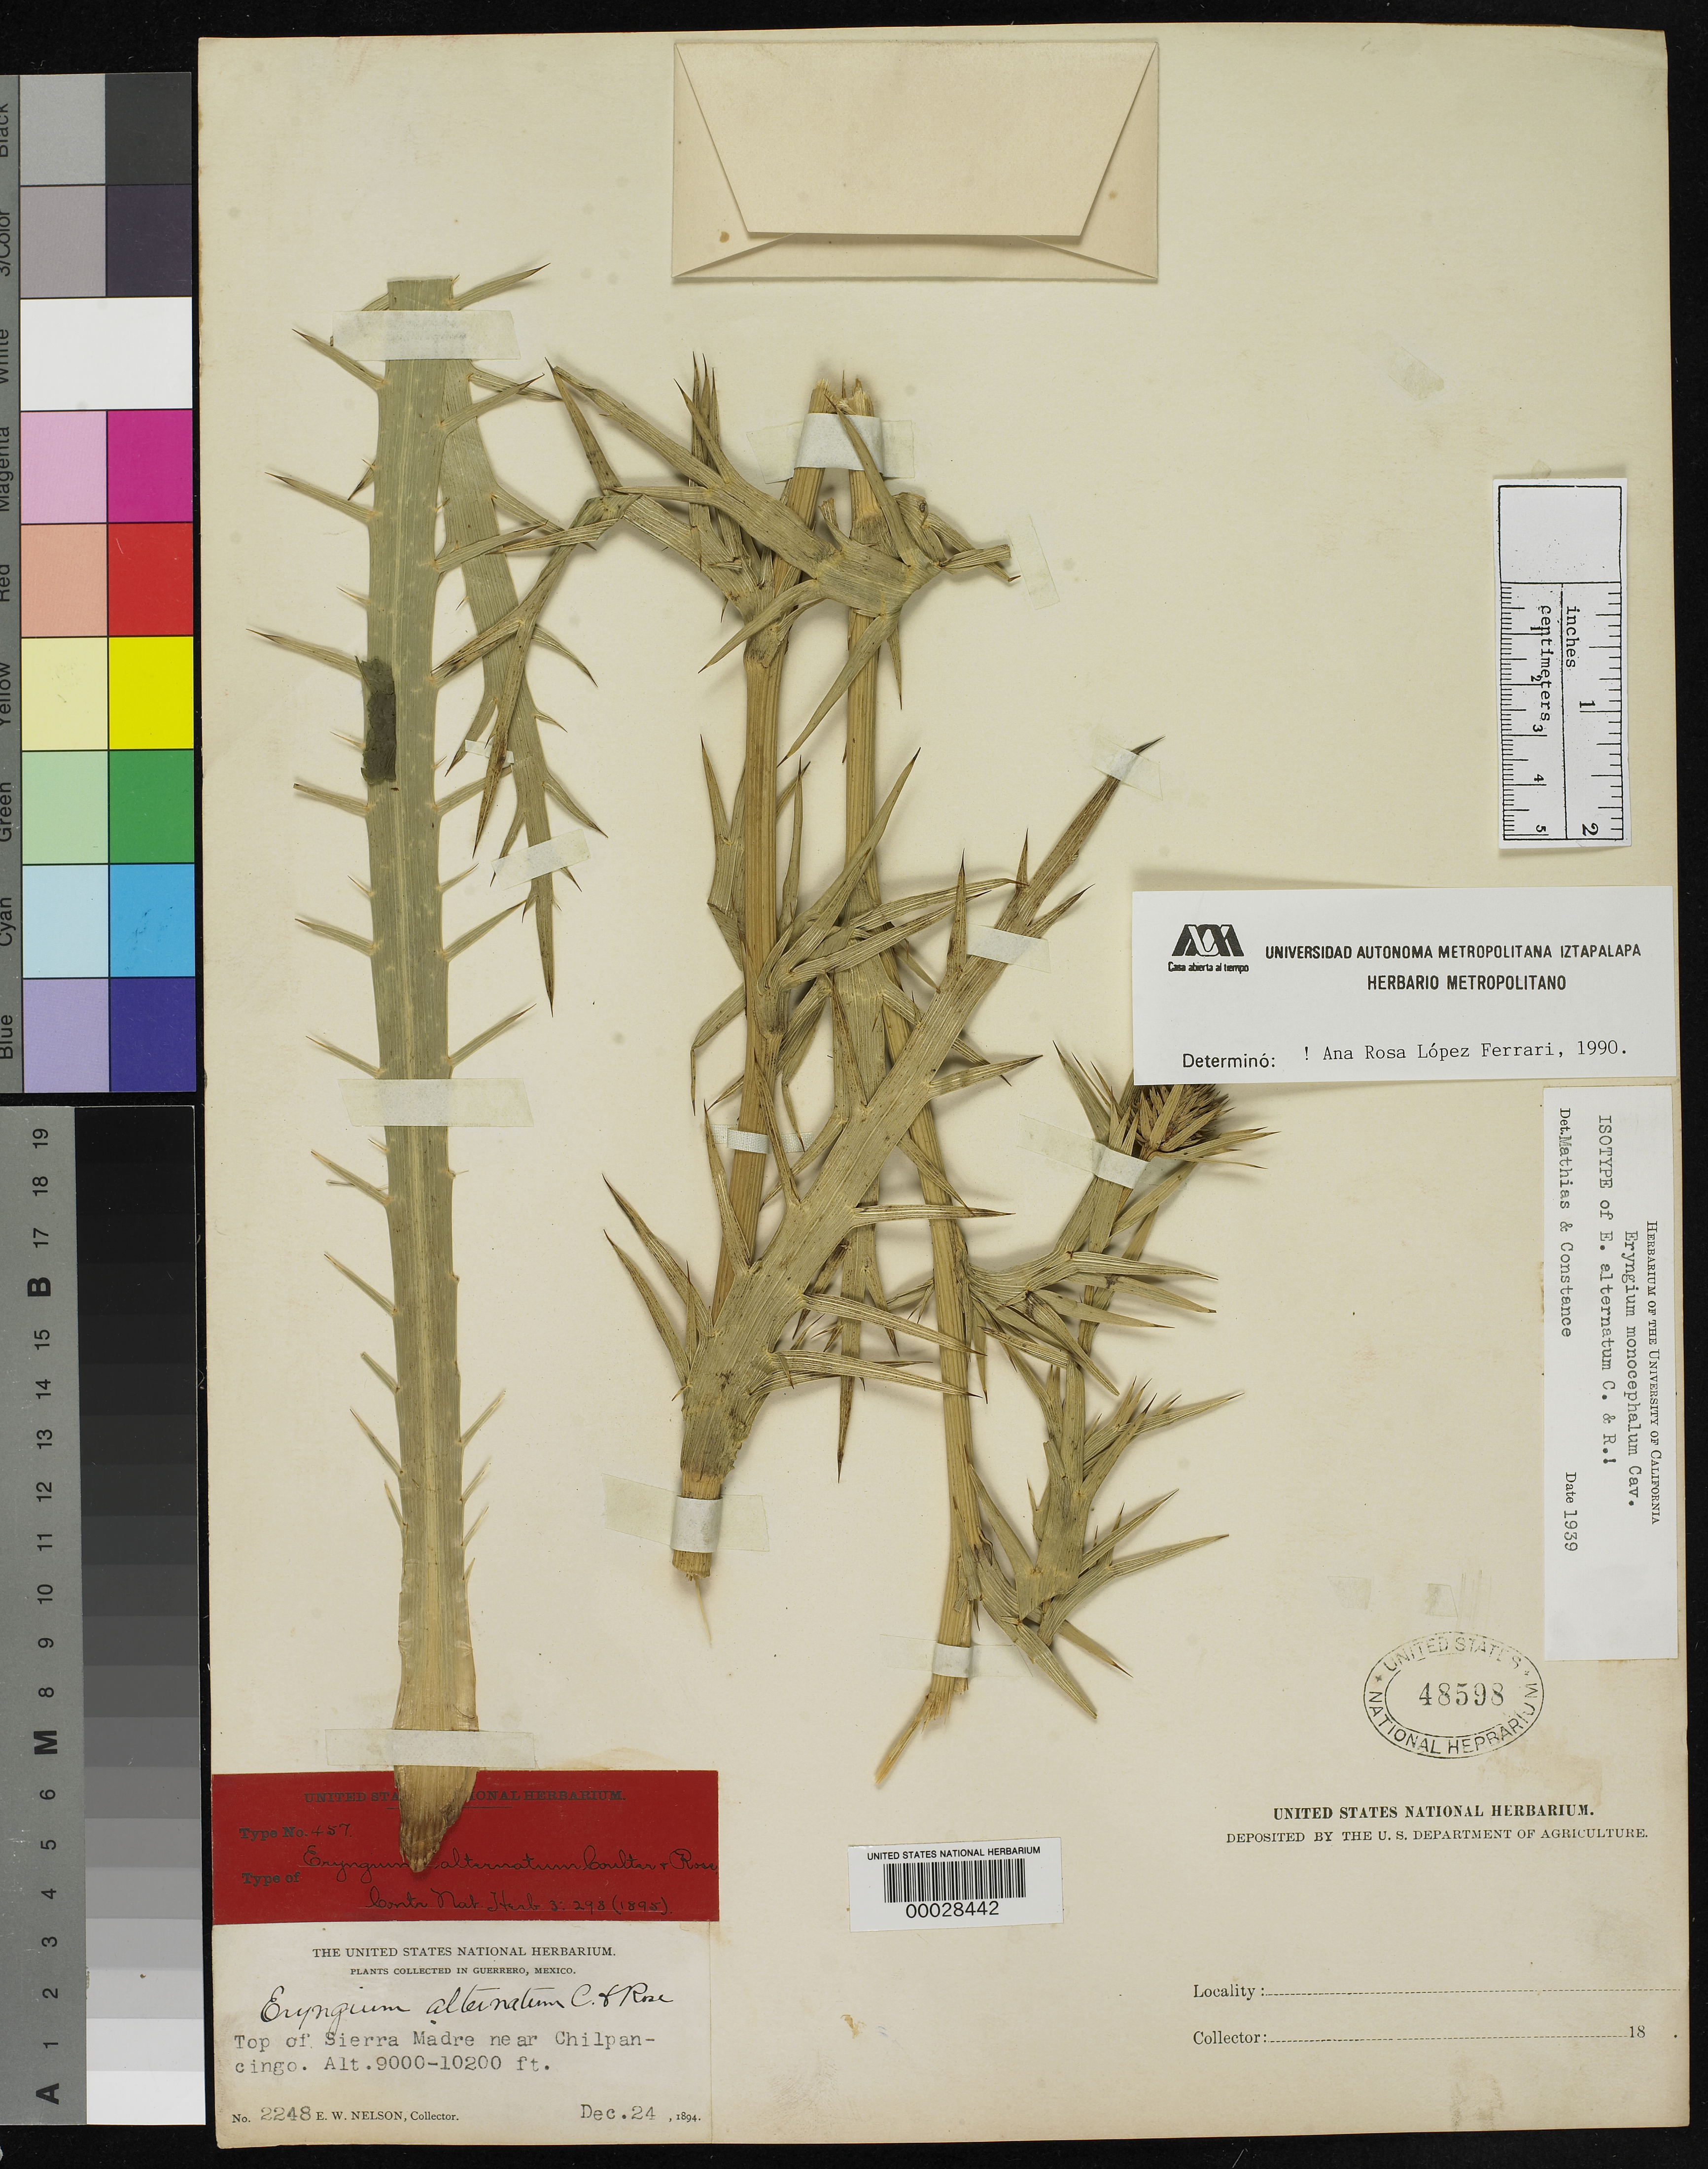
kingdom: Plantae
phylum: Tracheophyta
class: Magnoliopsida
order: Apiales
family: Apiaceae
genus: Eryngium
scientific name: Eryngium alternatum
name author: J.M. Coult. & Rose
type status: Isotype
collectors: E. W. Nelson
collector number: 2248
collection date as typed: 24 Dec 1894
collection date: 1894-12-24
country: Mexico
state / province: Guerrero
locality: Top of Sierra Madre near Chilpancingo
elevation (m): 2743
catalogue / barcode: US 48598